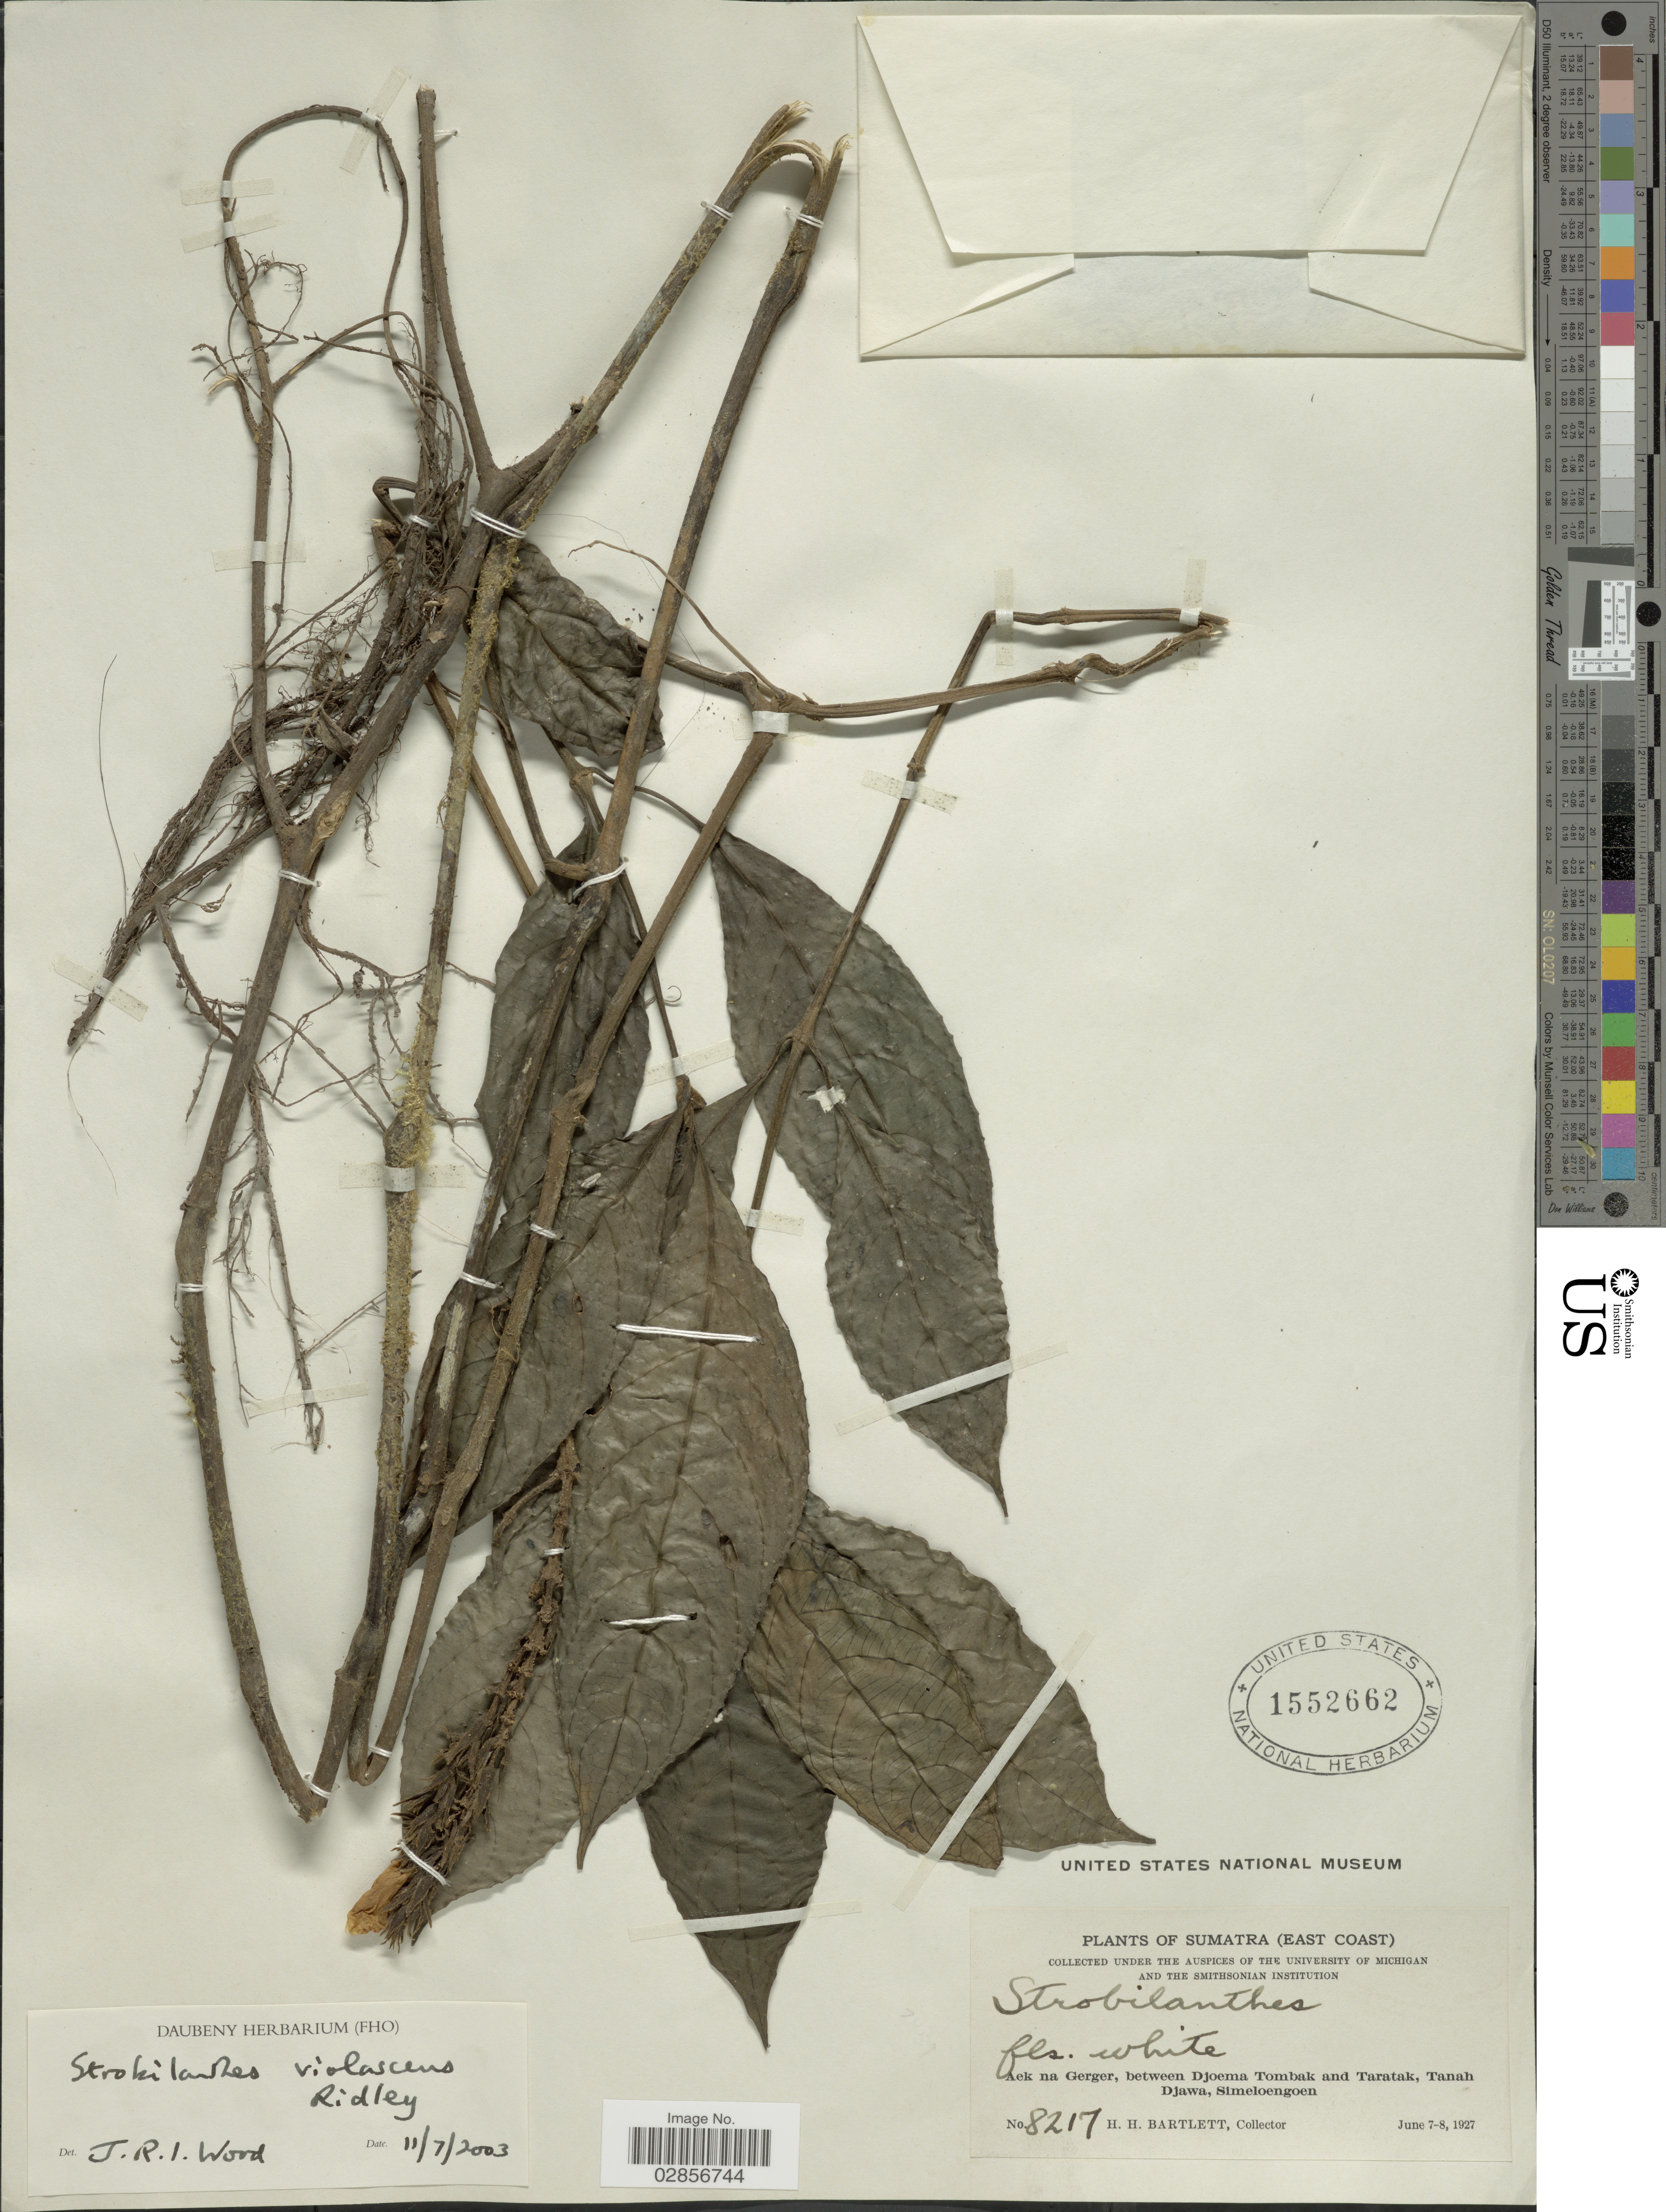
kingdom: Plantae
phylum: Tracheophyta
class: Magnoliopsida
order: Lamiales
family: Acanthaceae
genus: Strobilanthes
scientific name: Strobilanthes violascens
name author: Ridl.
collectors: H. H. Bartlett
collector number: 8217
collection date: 1927-06-07/1927-06-08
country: Indonesia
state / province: Sumatra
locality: (East Coast). Aek na Gerger, between Djoema Tombak and Taratak, Tanah Djawa, Simeloengoen.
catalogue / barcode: US 1552662